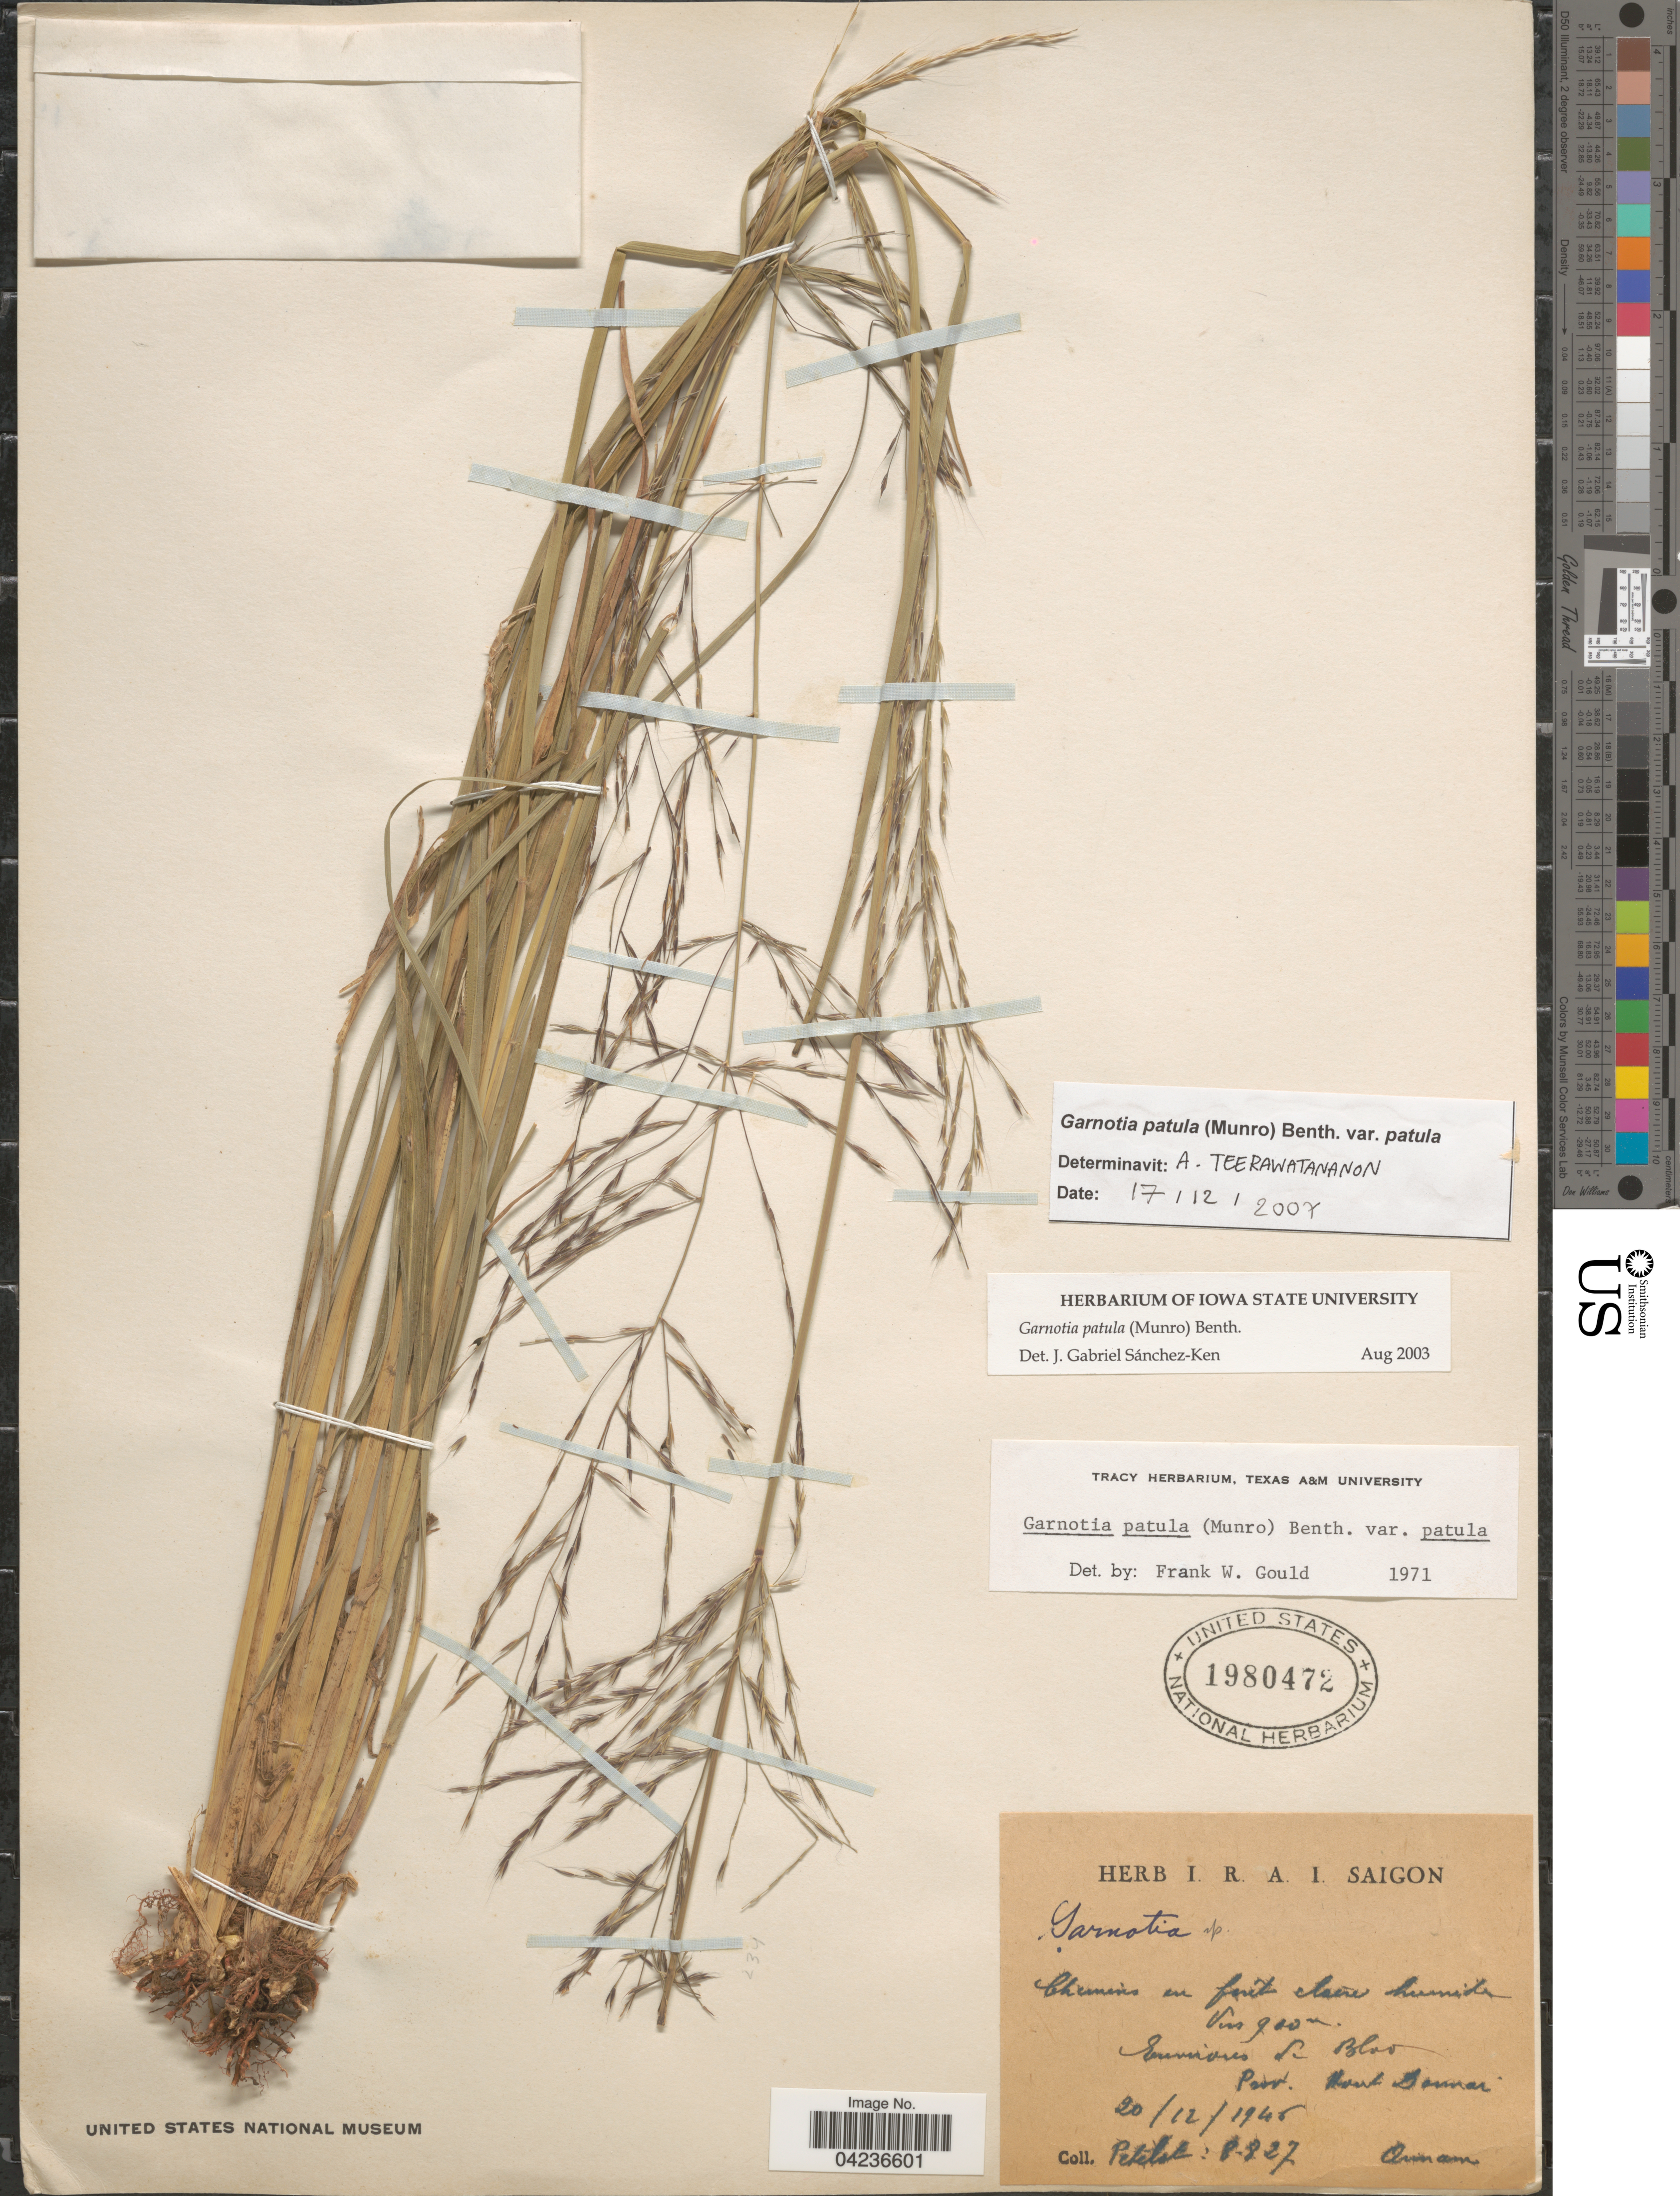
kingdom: Plantae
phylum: Tracheophyta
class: Liliopsida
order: Poales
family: Poaceae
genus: Garnotia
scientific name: Garnotia patula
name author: (Munro) Benth.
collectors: Pételot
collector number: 8827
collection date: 1946-12-20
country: Vietnam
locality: Environs de Blao. Prov. Haut Donnai. Annam.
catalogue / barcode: US 1980472